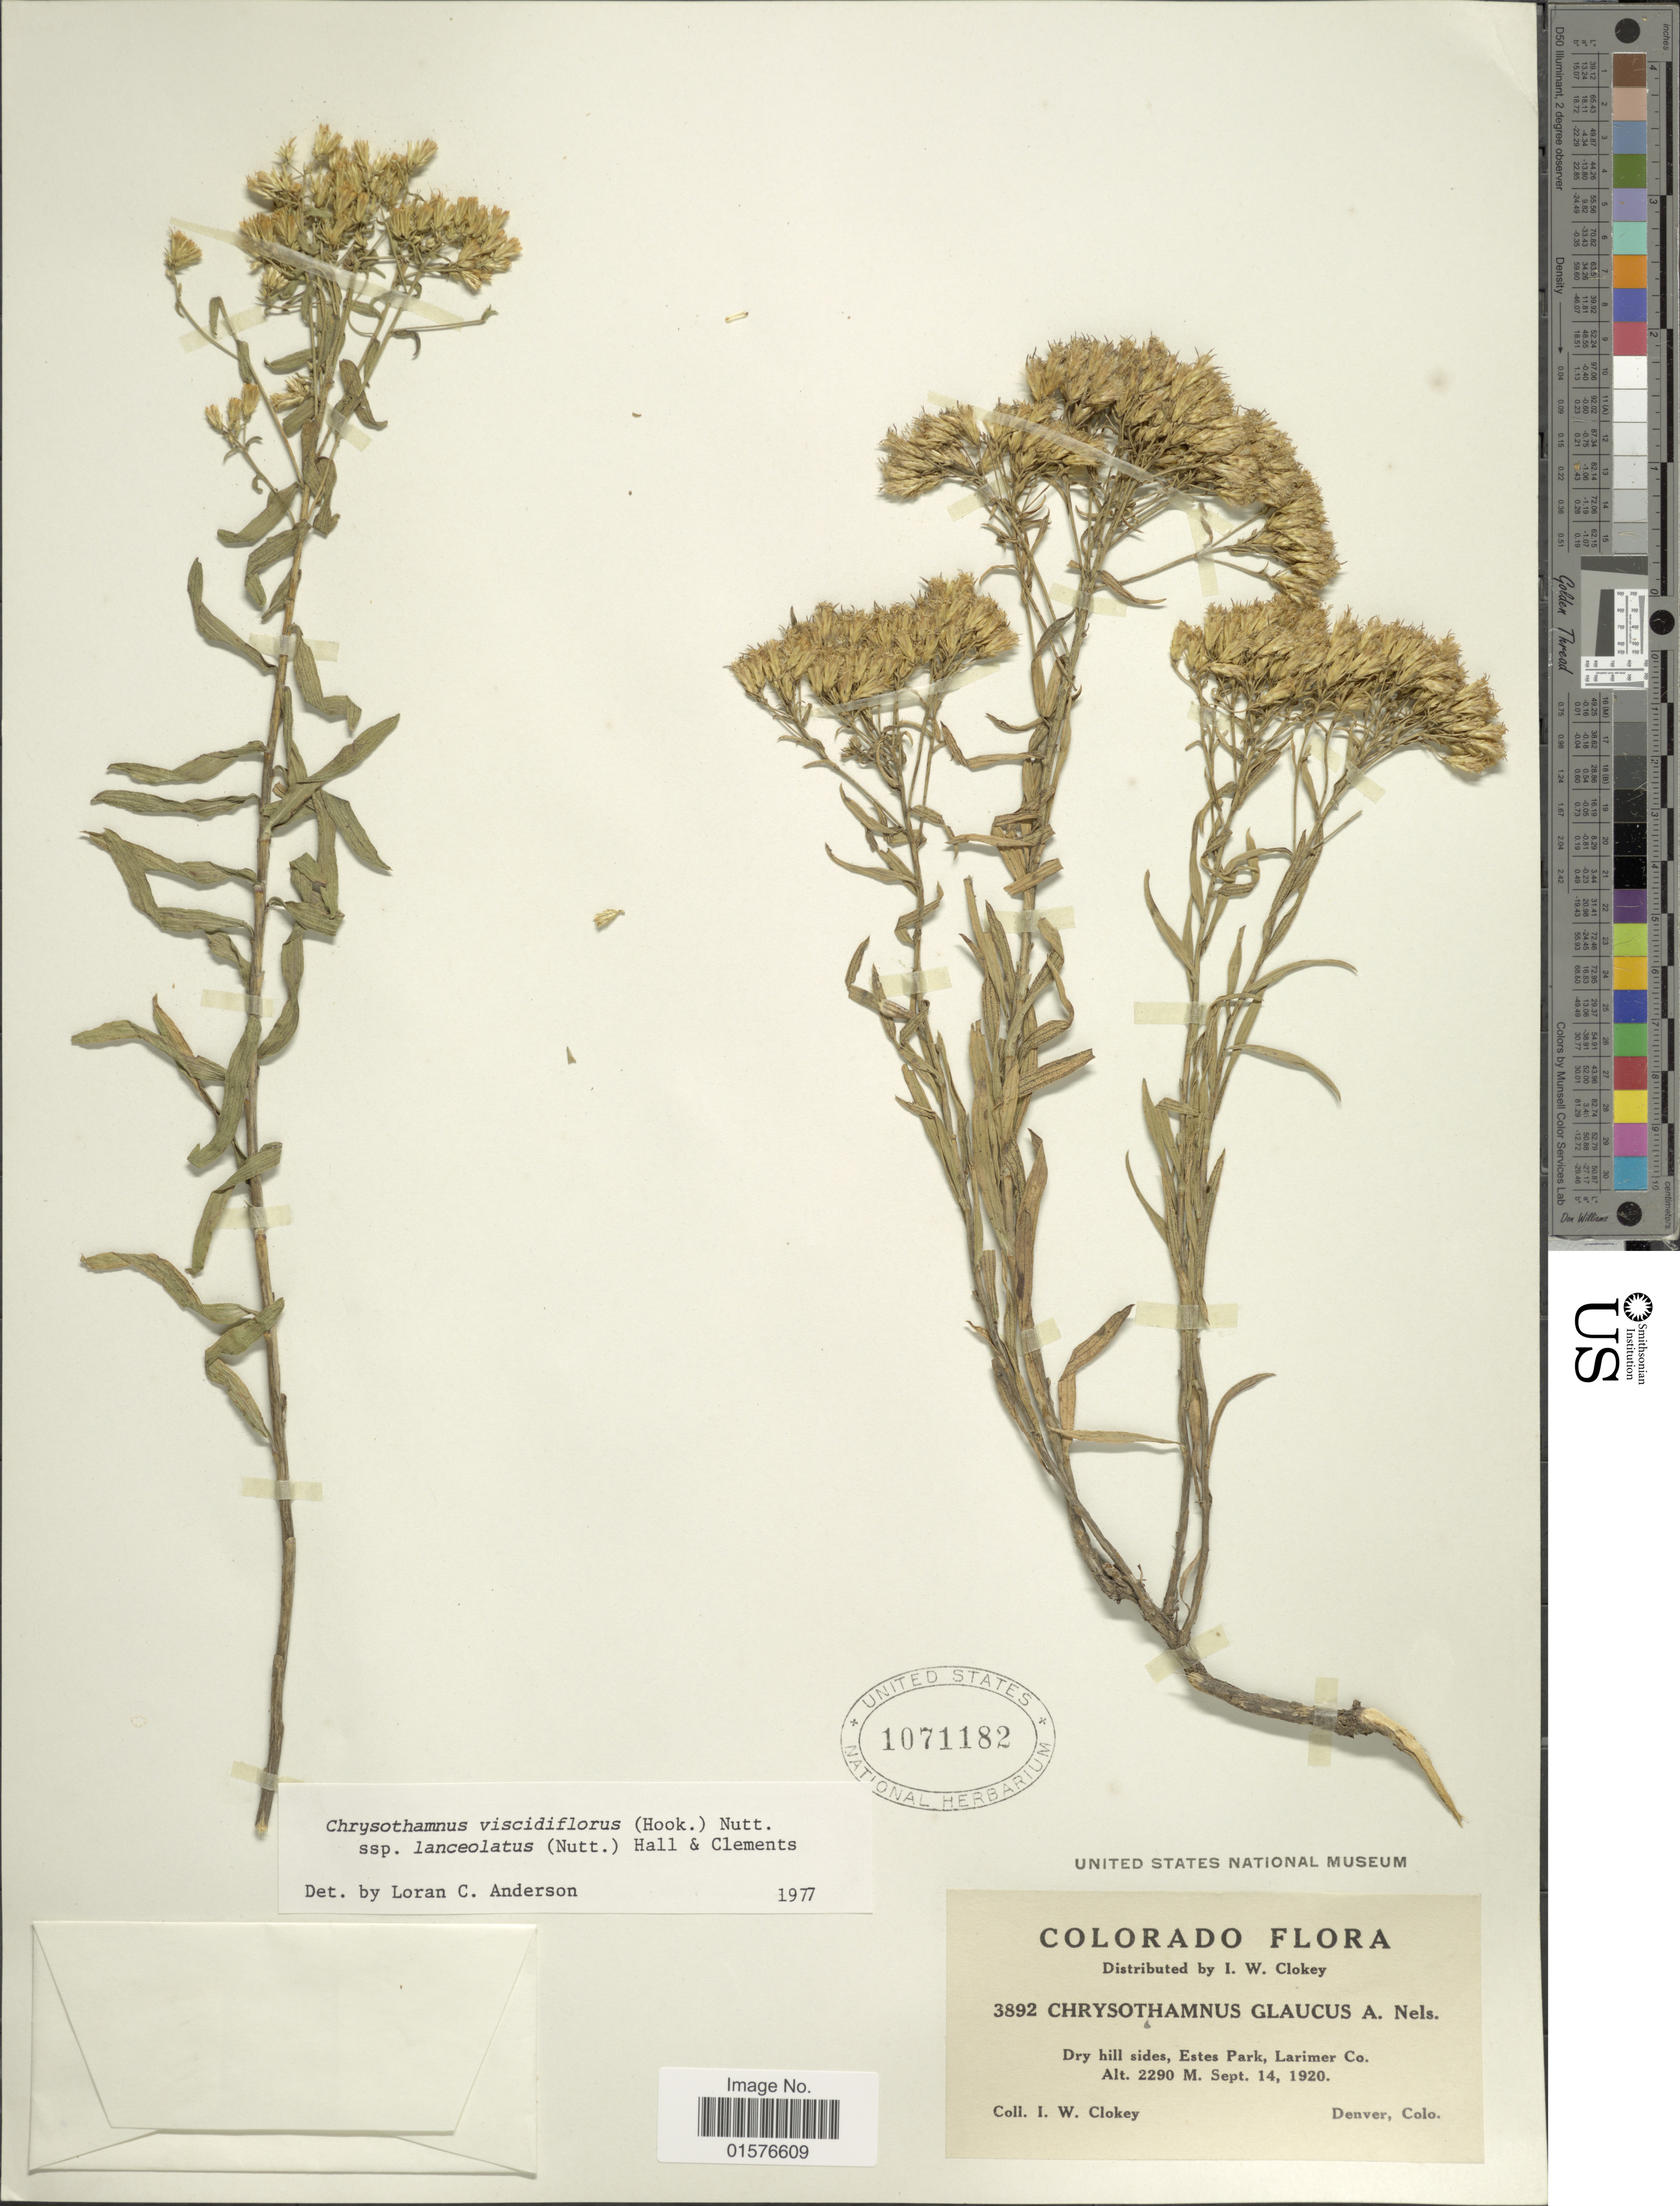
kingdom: Plantae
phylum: Tracheophyta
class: Magnoliopsida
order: Asterales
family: Asteraceae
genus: Chrysothamnus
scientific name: Chrysothamnus viscidiflorus subsp. lanceolatus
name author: (Nutt.) H.M. Hall & Clem.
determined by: Urbatsch, Lowell E., Curator (LSU), Louisiana State University (UNITED STATES)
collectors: I. W. Clokey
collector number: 3892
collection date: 1920-09-14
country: United States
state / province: Colorado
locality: Estes park, Larimer Co., Denver.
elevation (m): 2290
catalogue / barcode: US 1071182